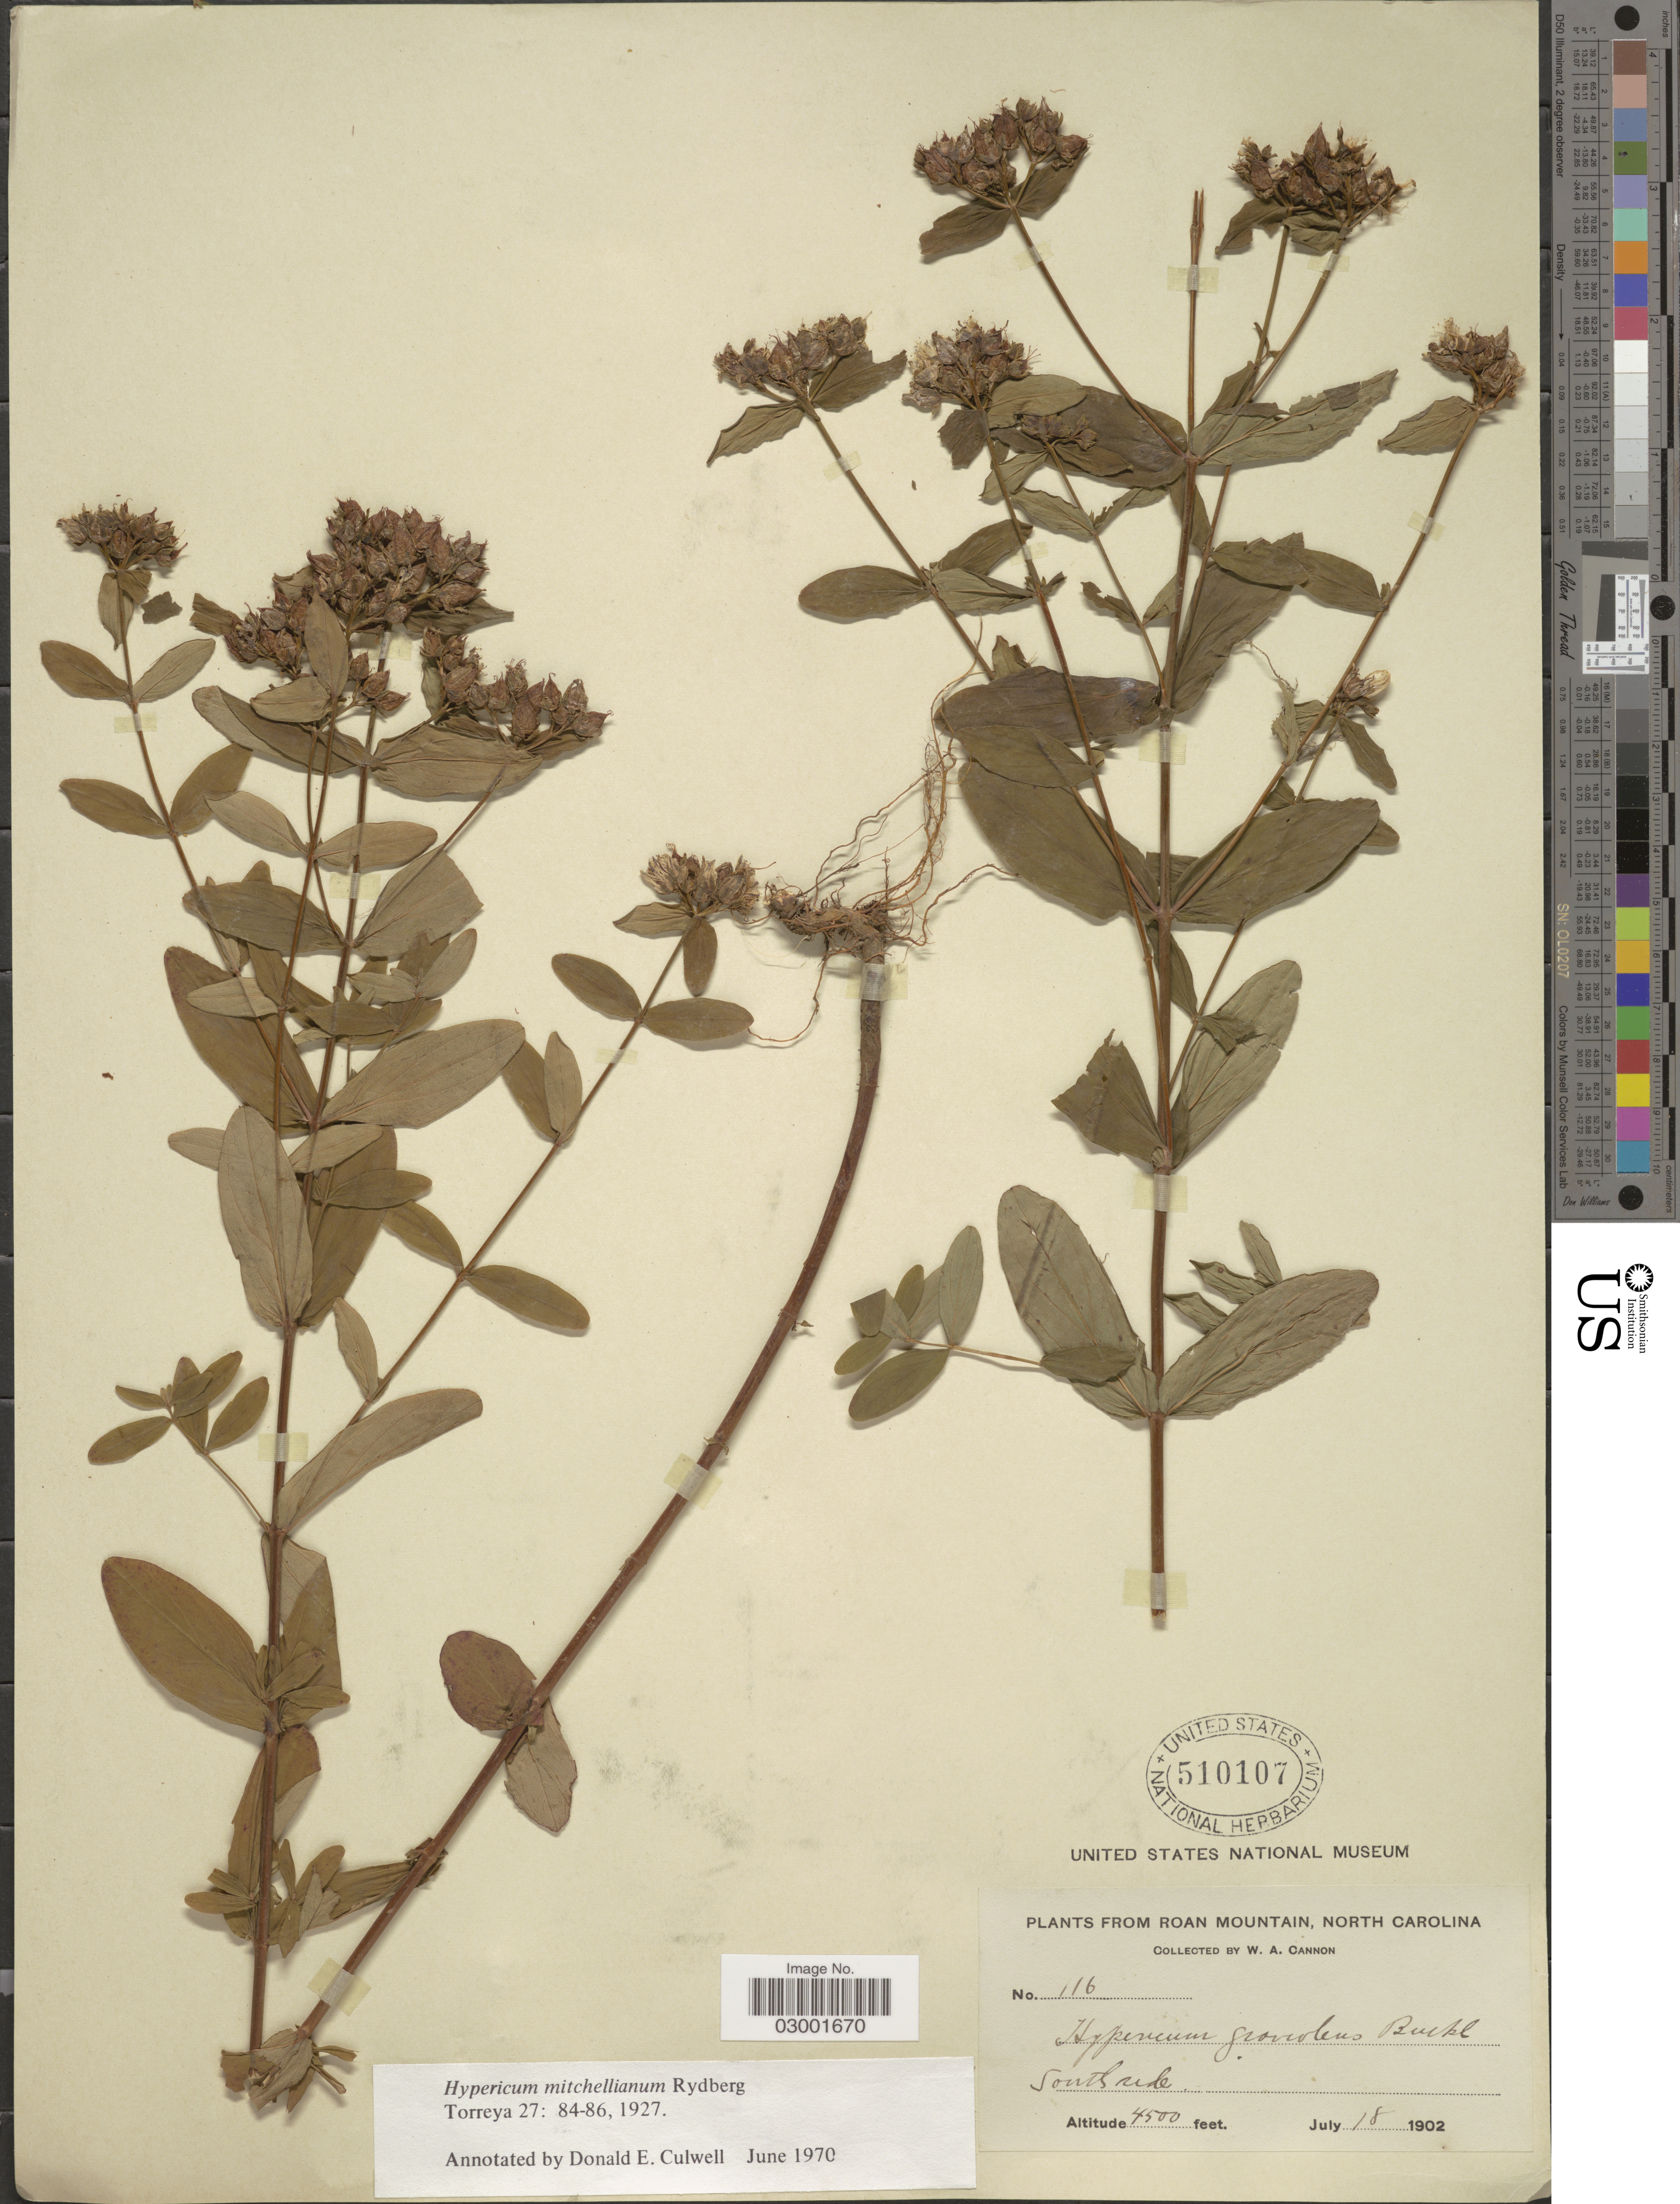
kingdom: Plantae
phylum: Tracheophyta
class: Magnoliopsida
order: Malpighiales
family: Hypericaceae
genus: Hypericum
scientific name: Hypericum x mitchellianum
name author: Rydb.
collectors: W. Cannon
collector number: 116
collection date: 1902-07-18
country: United States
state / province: North Carolina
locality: Roan Mountain. South side.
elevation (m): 1372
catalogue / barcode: US 510107